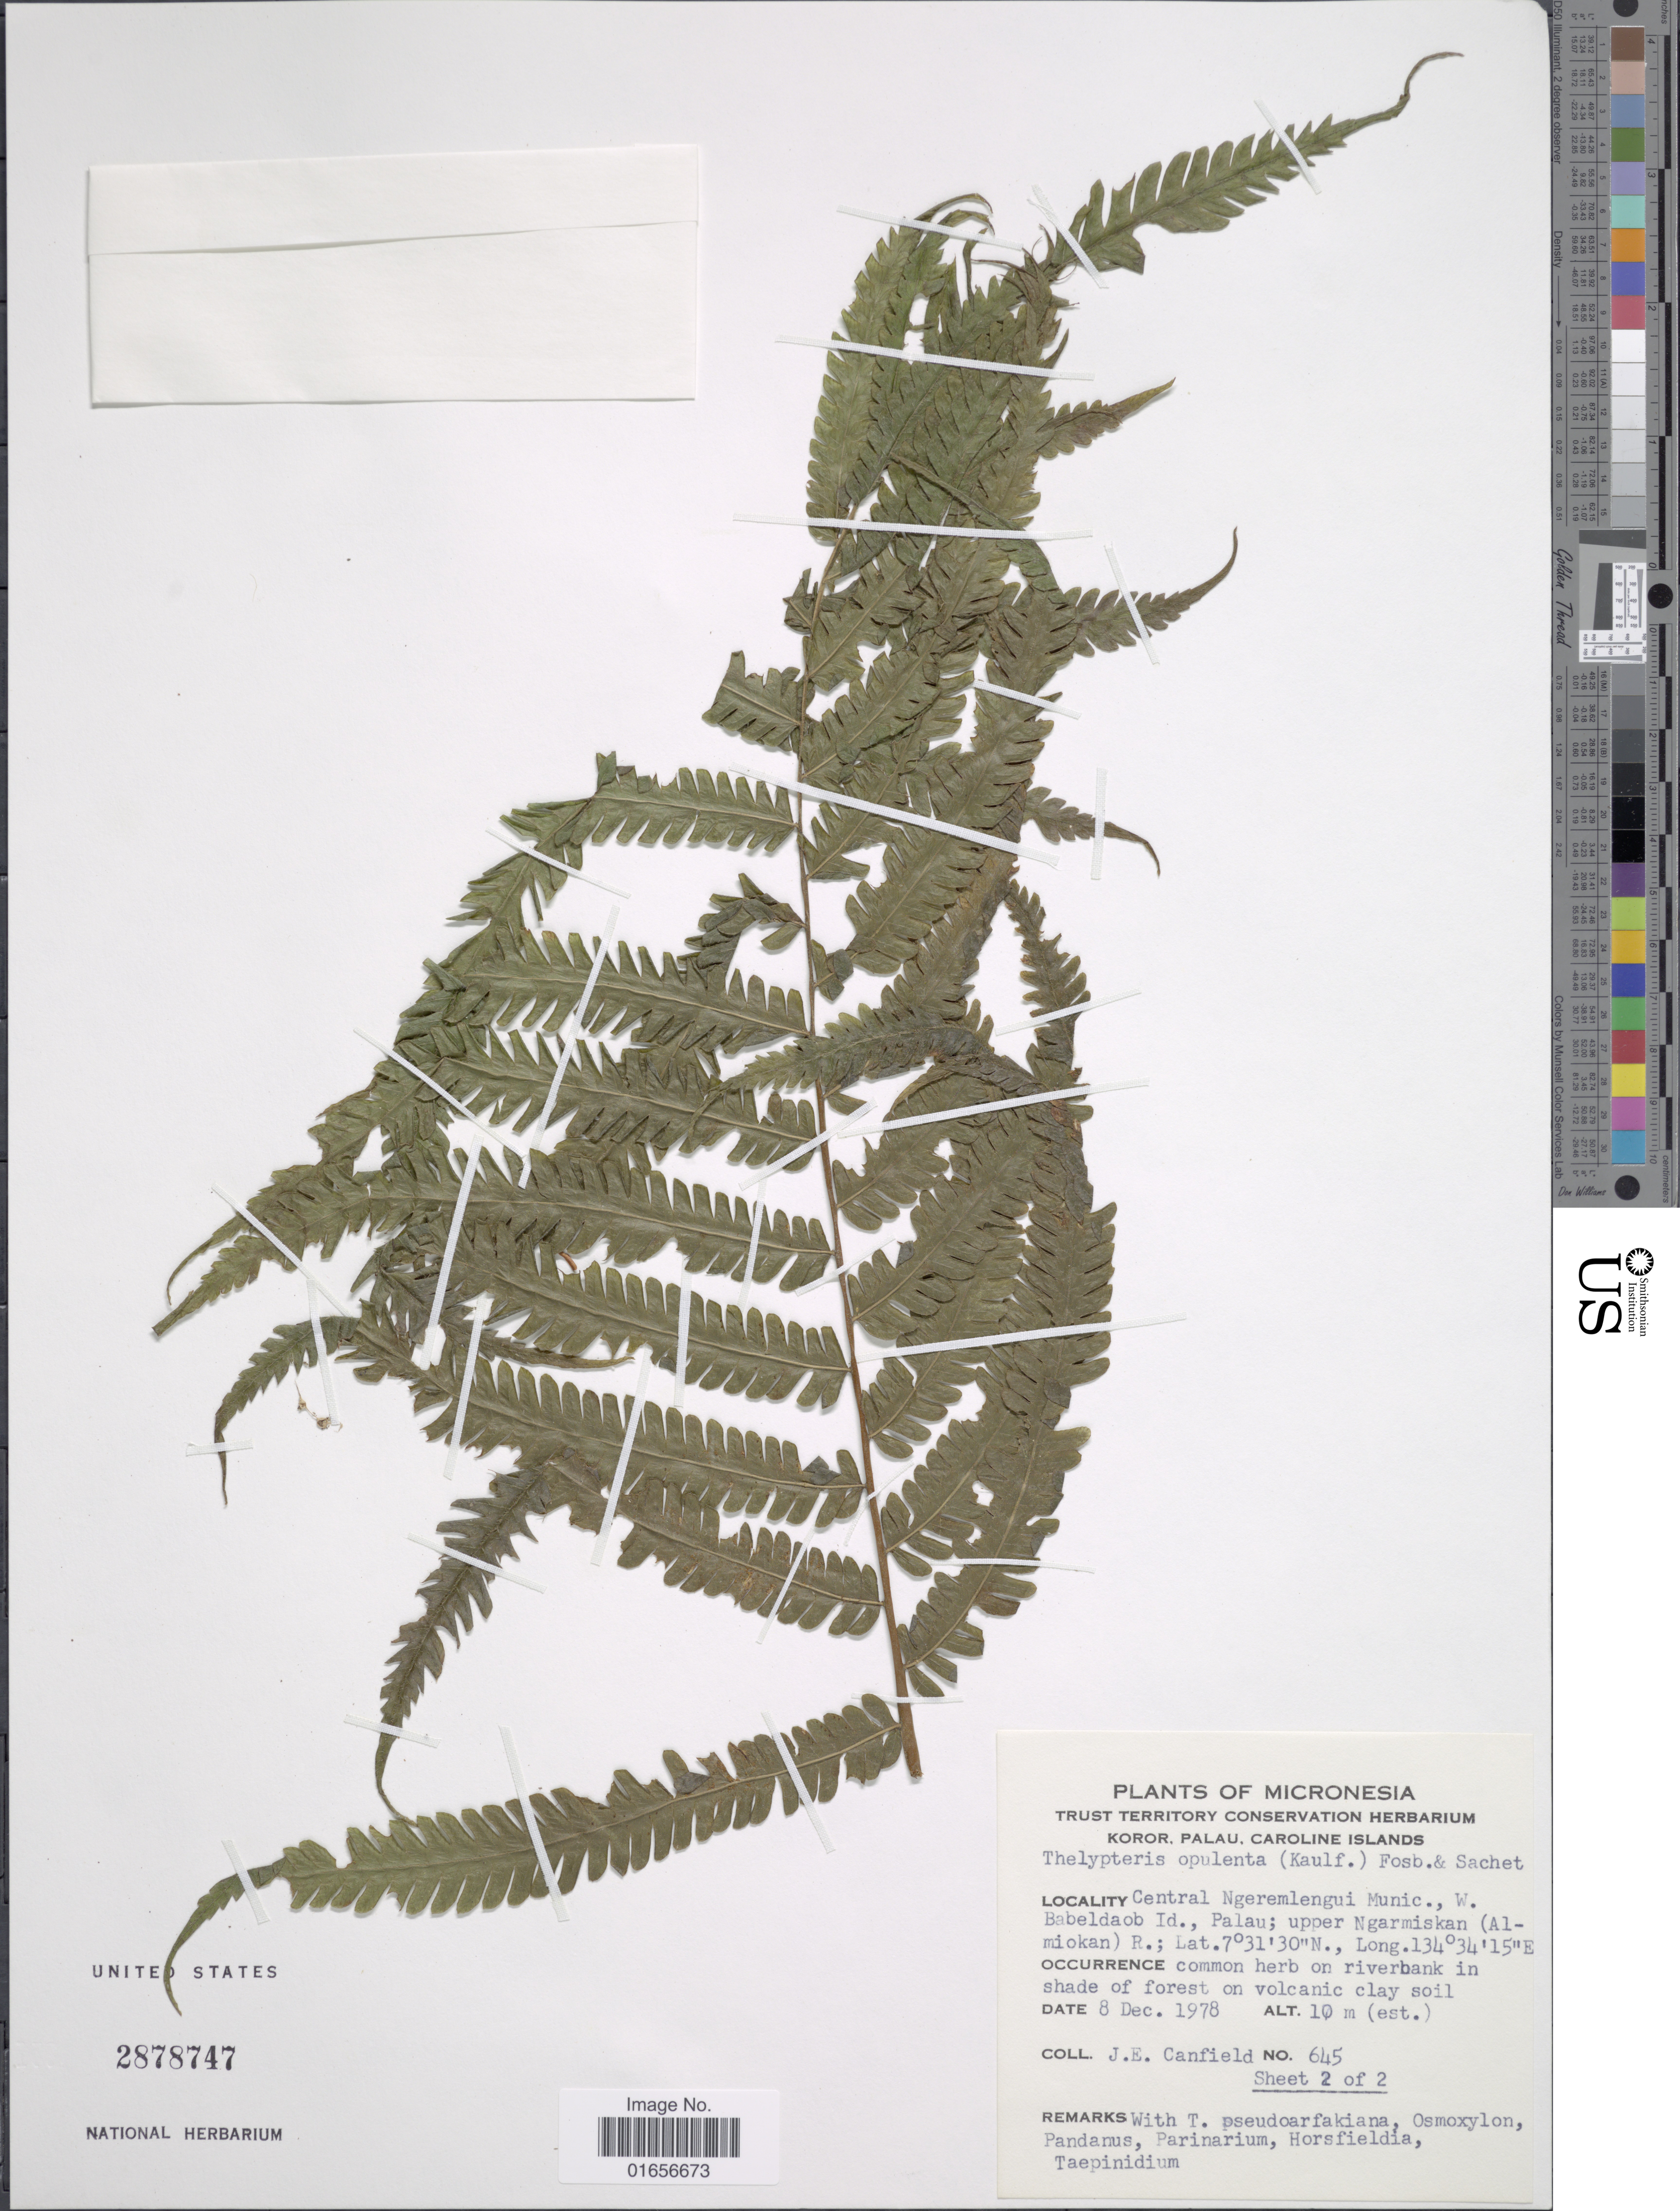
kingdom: Plantae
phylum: Tracheophyta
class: Polypodiopsida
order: Polypodiales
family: Thelypteridaceae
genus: Amphineuron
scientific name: Amphineuron opulentum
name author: (Kaulf.) Holttum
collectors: J. E. Canfield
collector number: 645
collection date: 1978-12-08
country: Palau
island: Babeldaob [Babelthuap]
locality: Micronesia, Cebtral Ngeremlengui Munic., W. Babeldaob Id., Palau; upper Ngarmiskan (Almiokan)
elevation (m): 10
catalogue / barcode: US 2878747